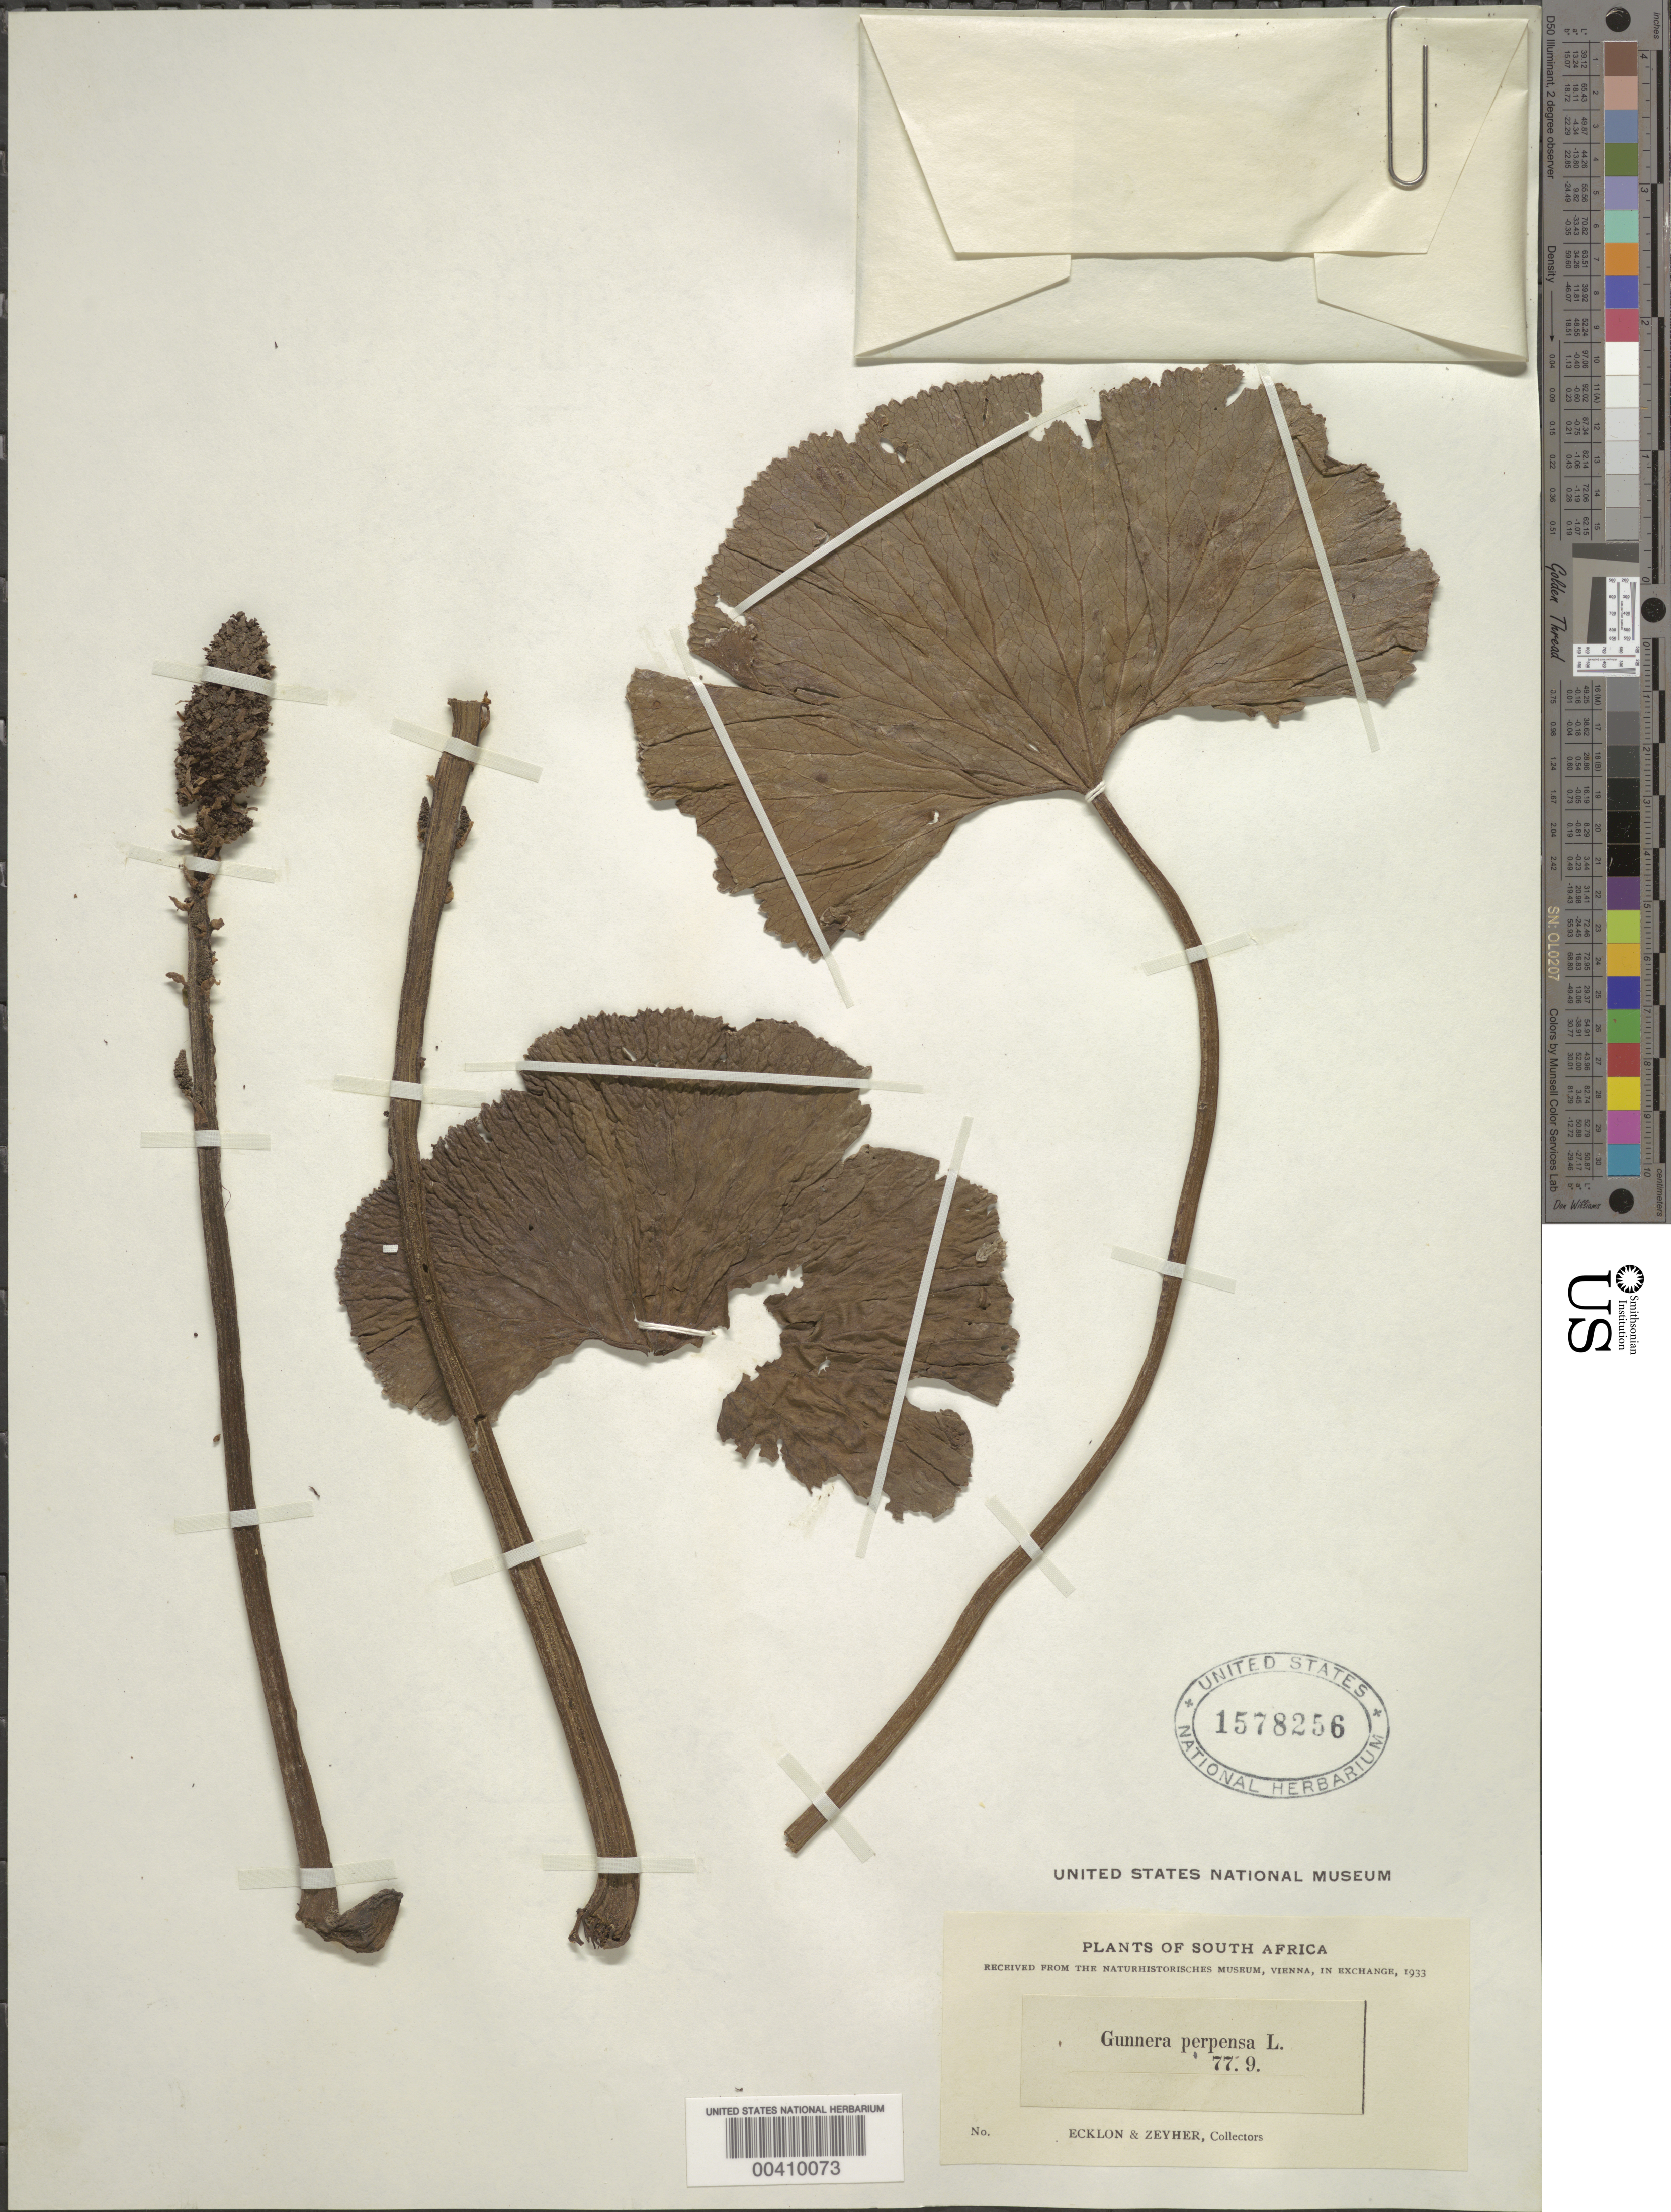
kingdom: Plantae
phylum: Tracheophyta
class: Magnoliopsida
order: Gunnerales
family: Gunneraceae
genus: Gunnera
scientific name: Gunnera perpensa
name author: L.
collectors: C. F. Ecklon & C. Zeyher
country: South Africa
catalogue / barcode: US 1578256